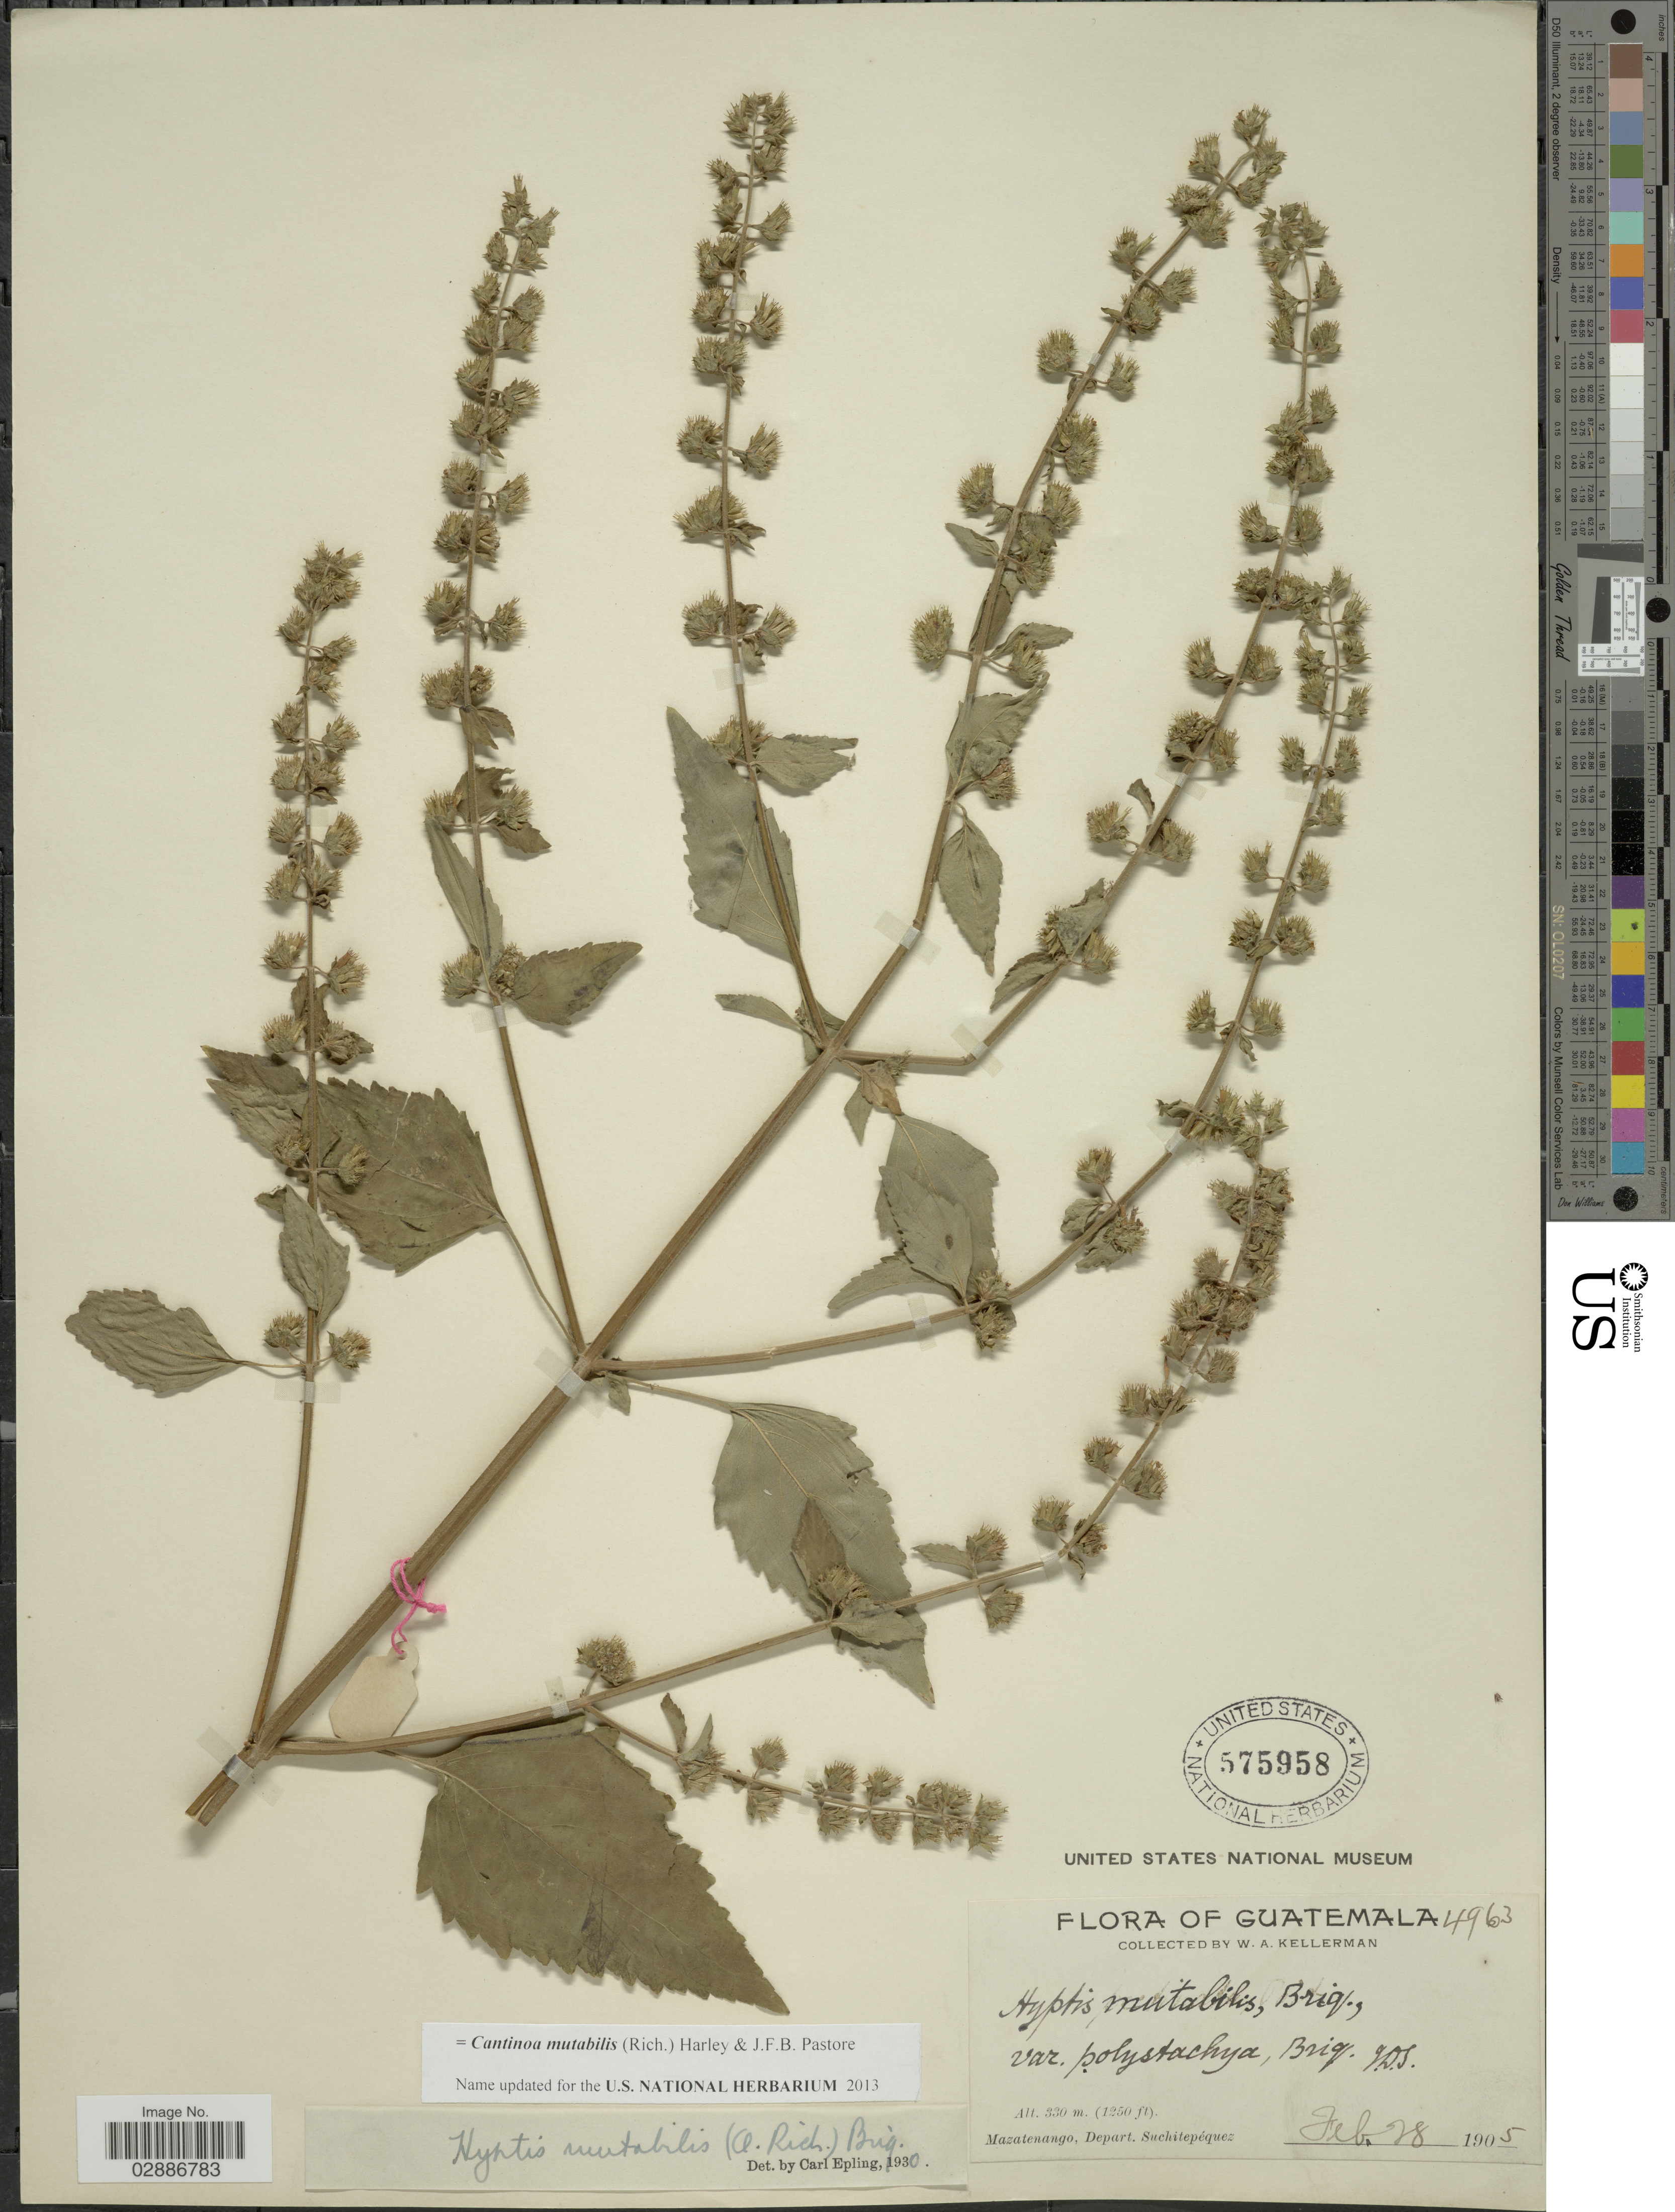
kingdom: Plantae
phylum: Tracheophyta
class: Magnoliopsida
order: Lamiales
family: Lamiaceae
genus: Cantinoa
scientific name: Cantinoa mutabilis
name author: (Rich.) Harley & J.F.B. Pastore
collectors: W. Kellerman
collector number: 4963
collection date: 1905-02-28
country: Guatemala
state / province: Suchitepéquez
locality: Mazatenango, Depart. Suchitepéquez.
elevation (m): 330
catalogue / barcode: US 575958